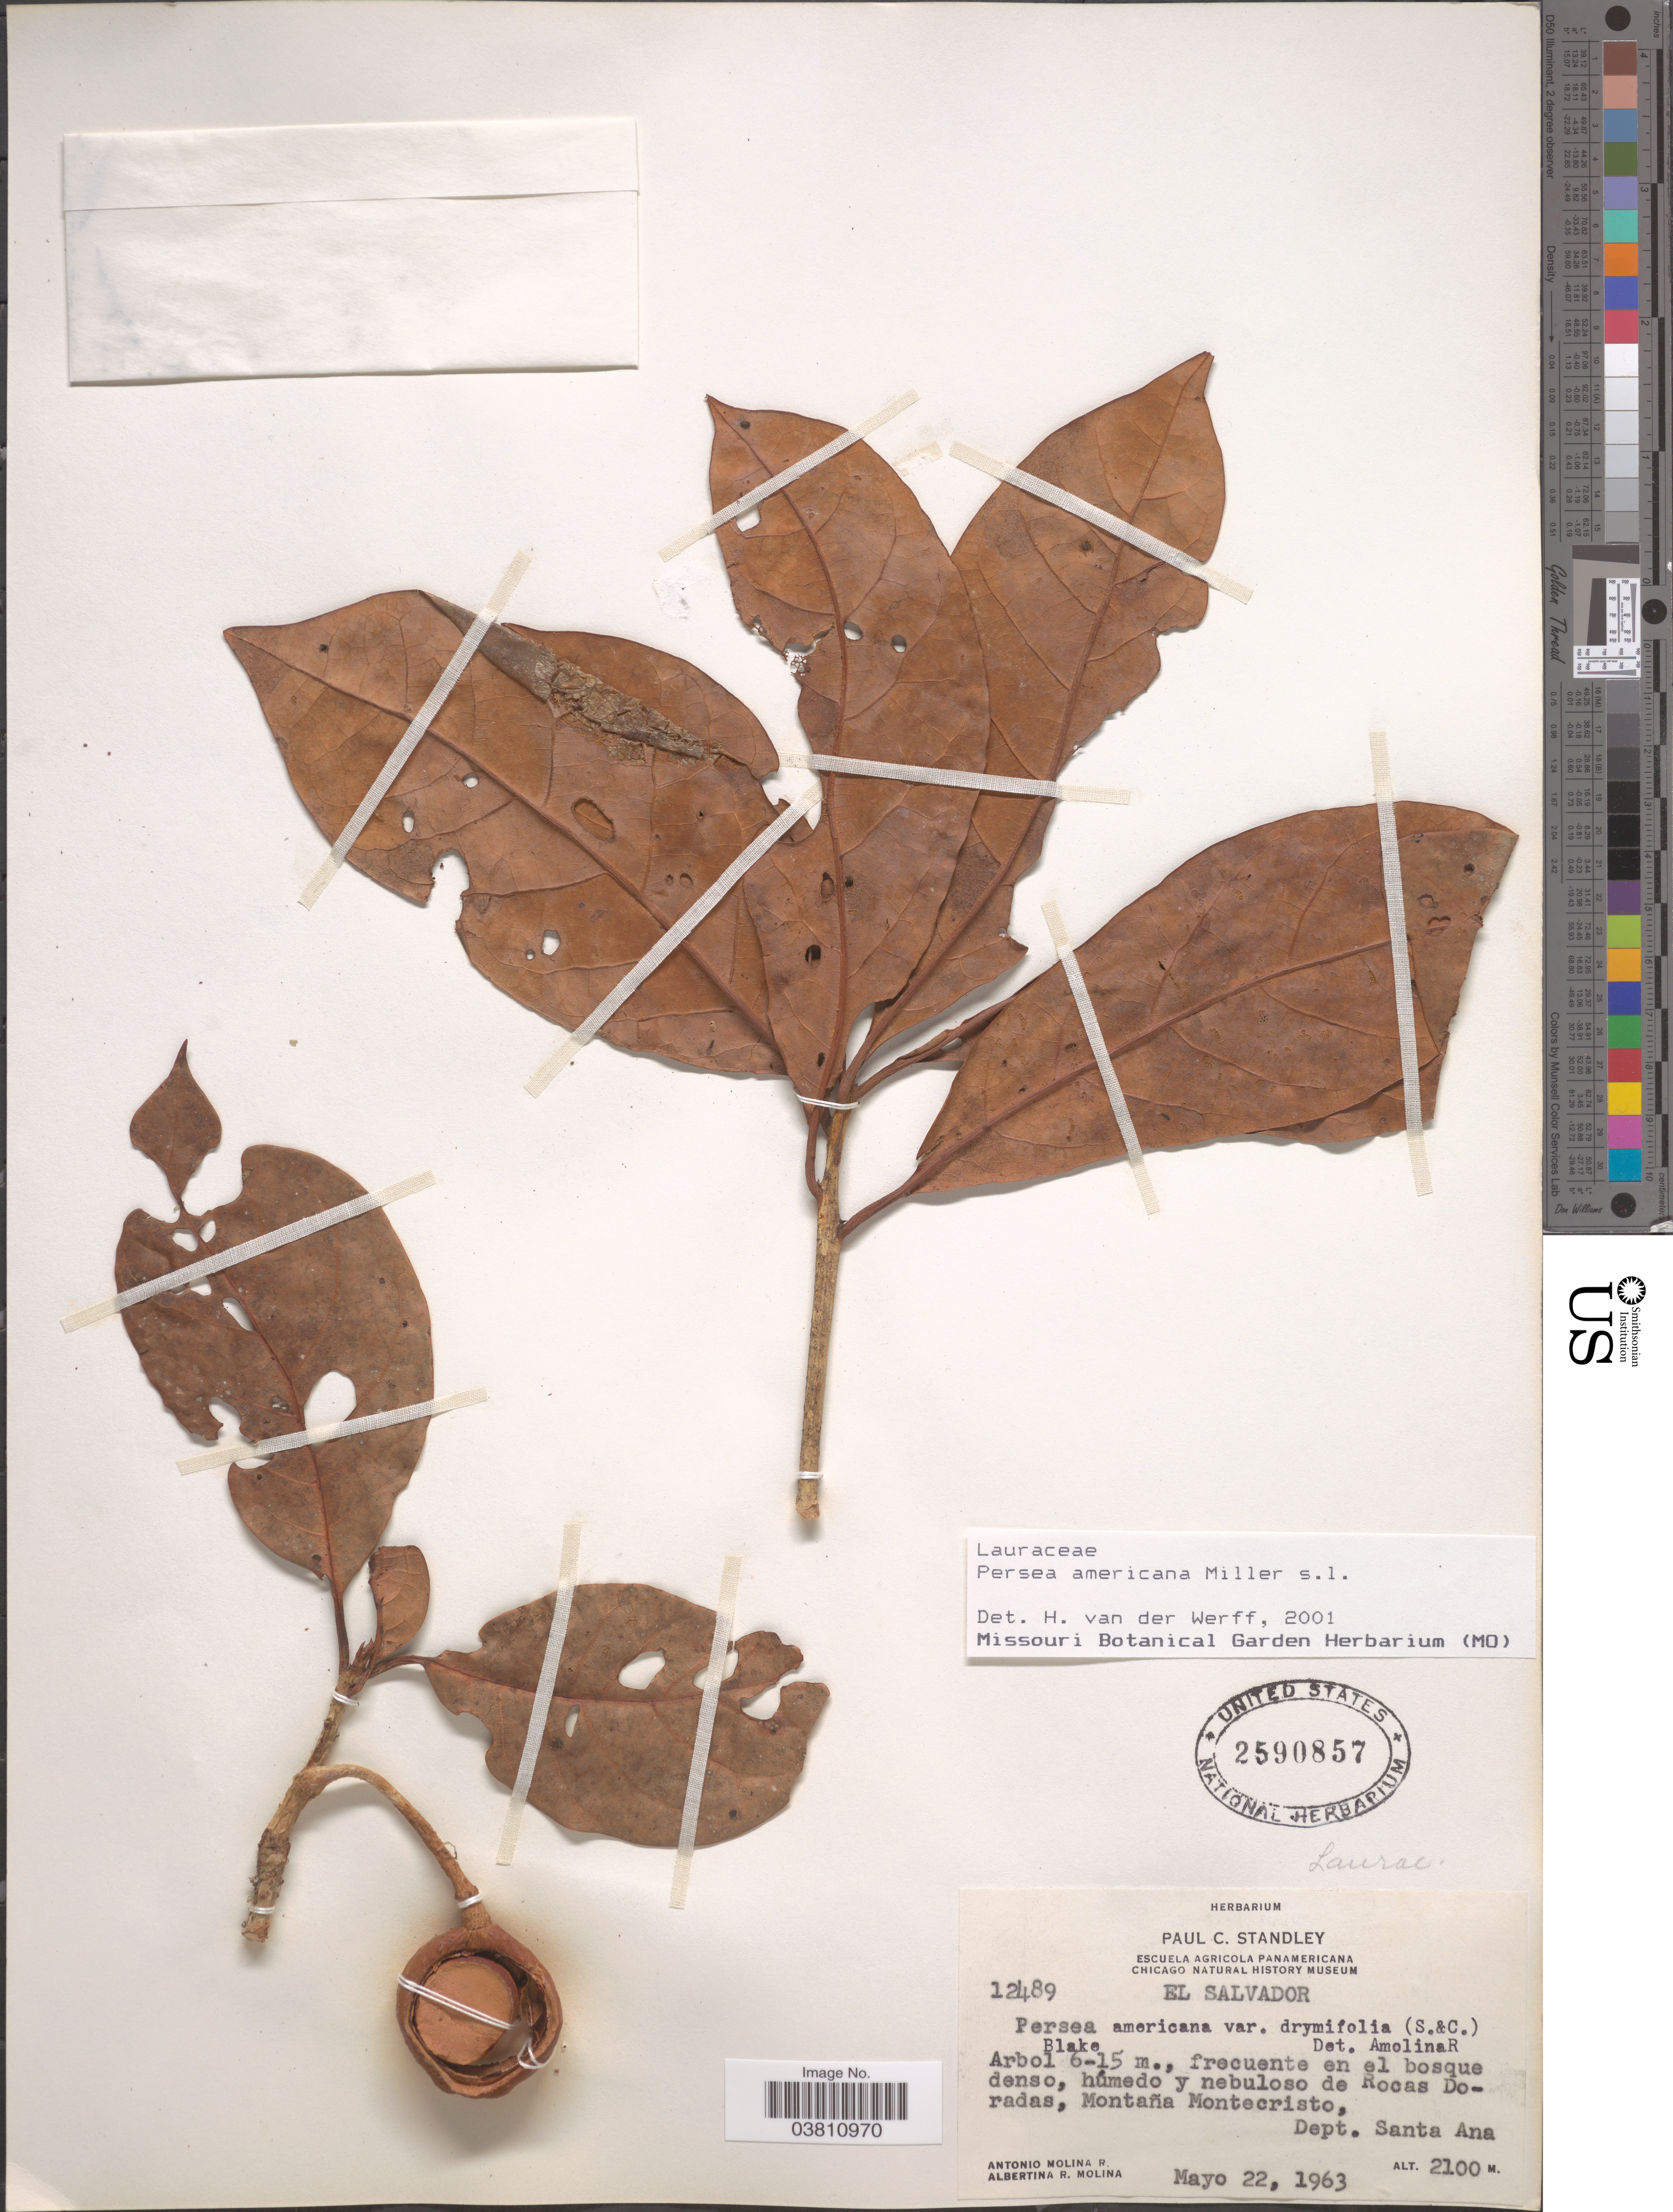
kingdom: Plantae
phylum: Tracheophyta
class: Magnoliopsida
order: Laurales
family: Lauraceae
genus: Persea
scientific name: Persea americana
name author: Mill.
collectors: A. Molina R. & A. R. Molina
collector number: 12489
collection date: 1963-05-22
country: El Salvador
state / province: Santa Ana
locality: Húmedo y nebuloso de Rocas Doradas, Montaña Montecristo, Dept. Santa Ana.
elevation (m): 2100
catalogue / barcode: US 2590857